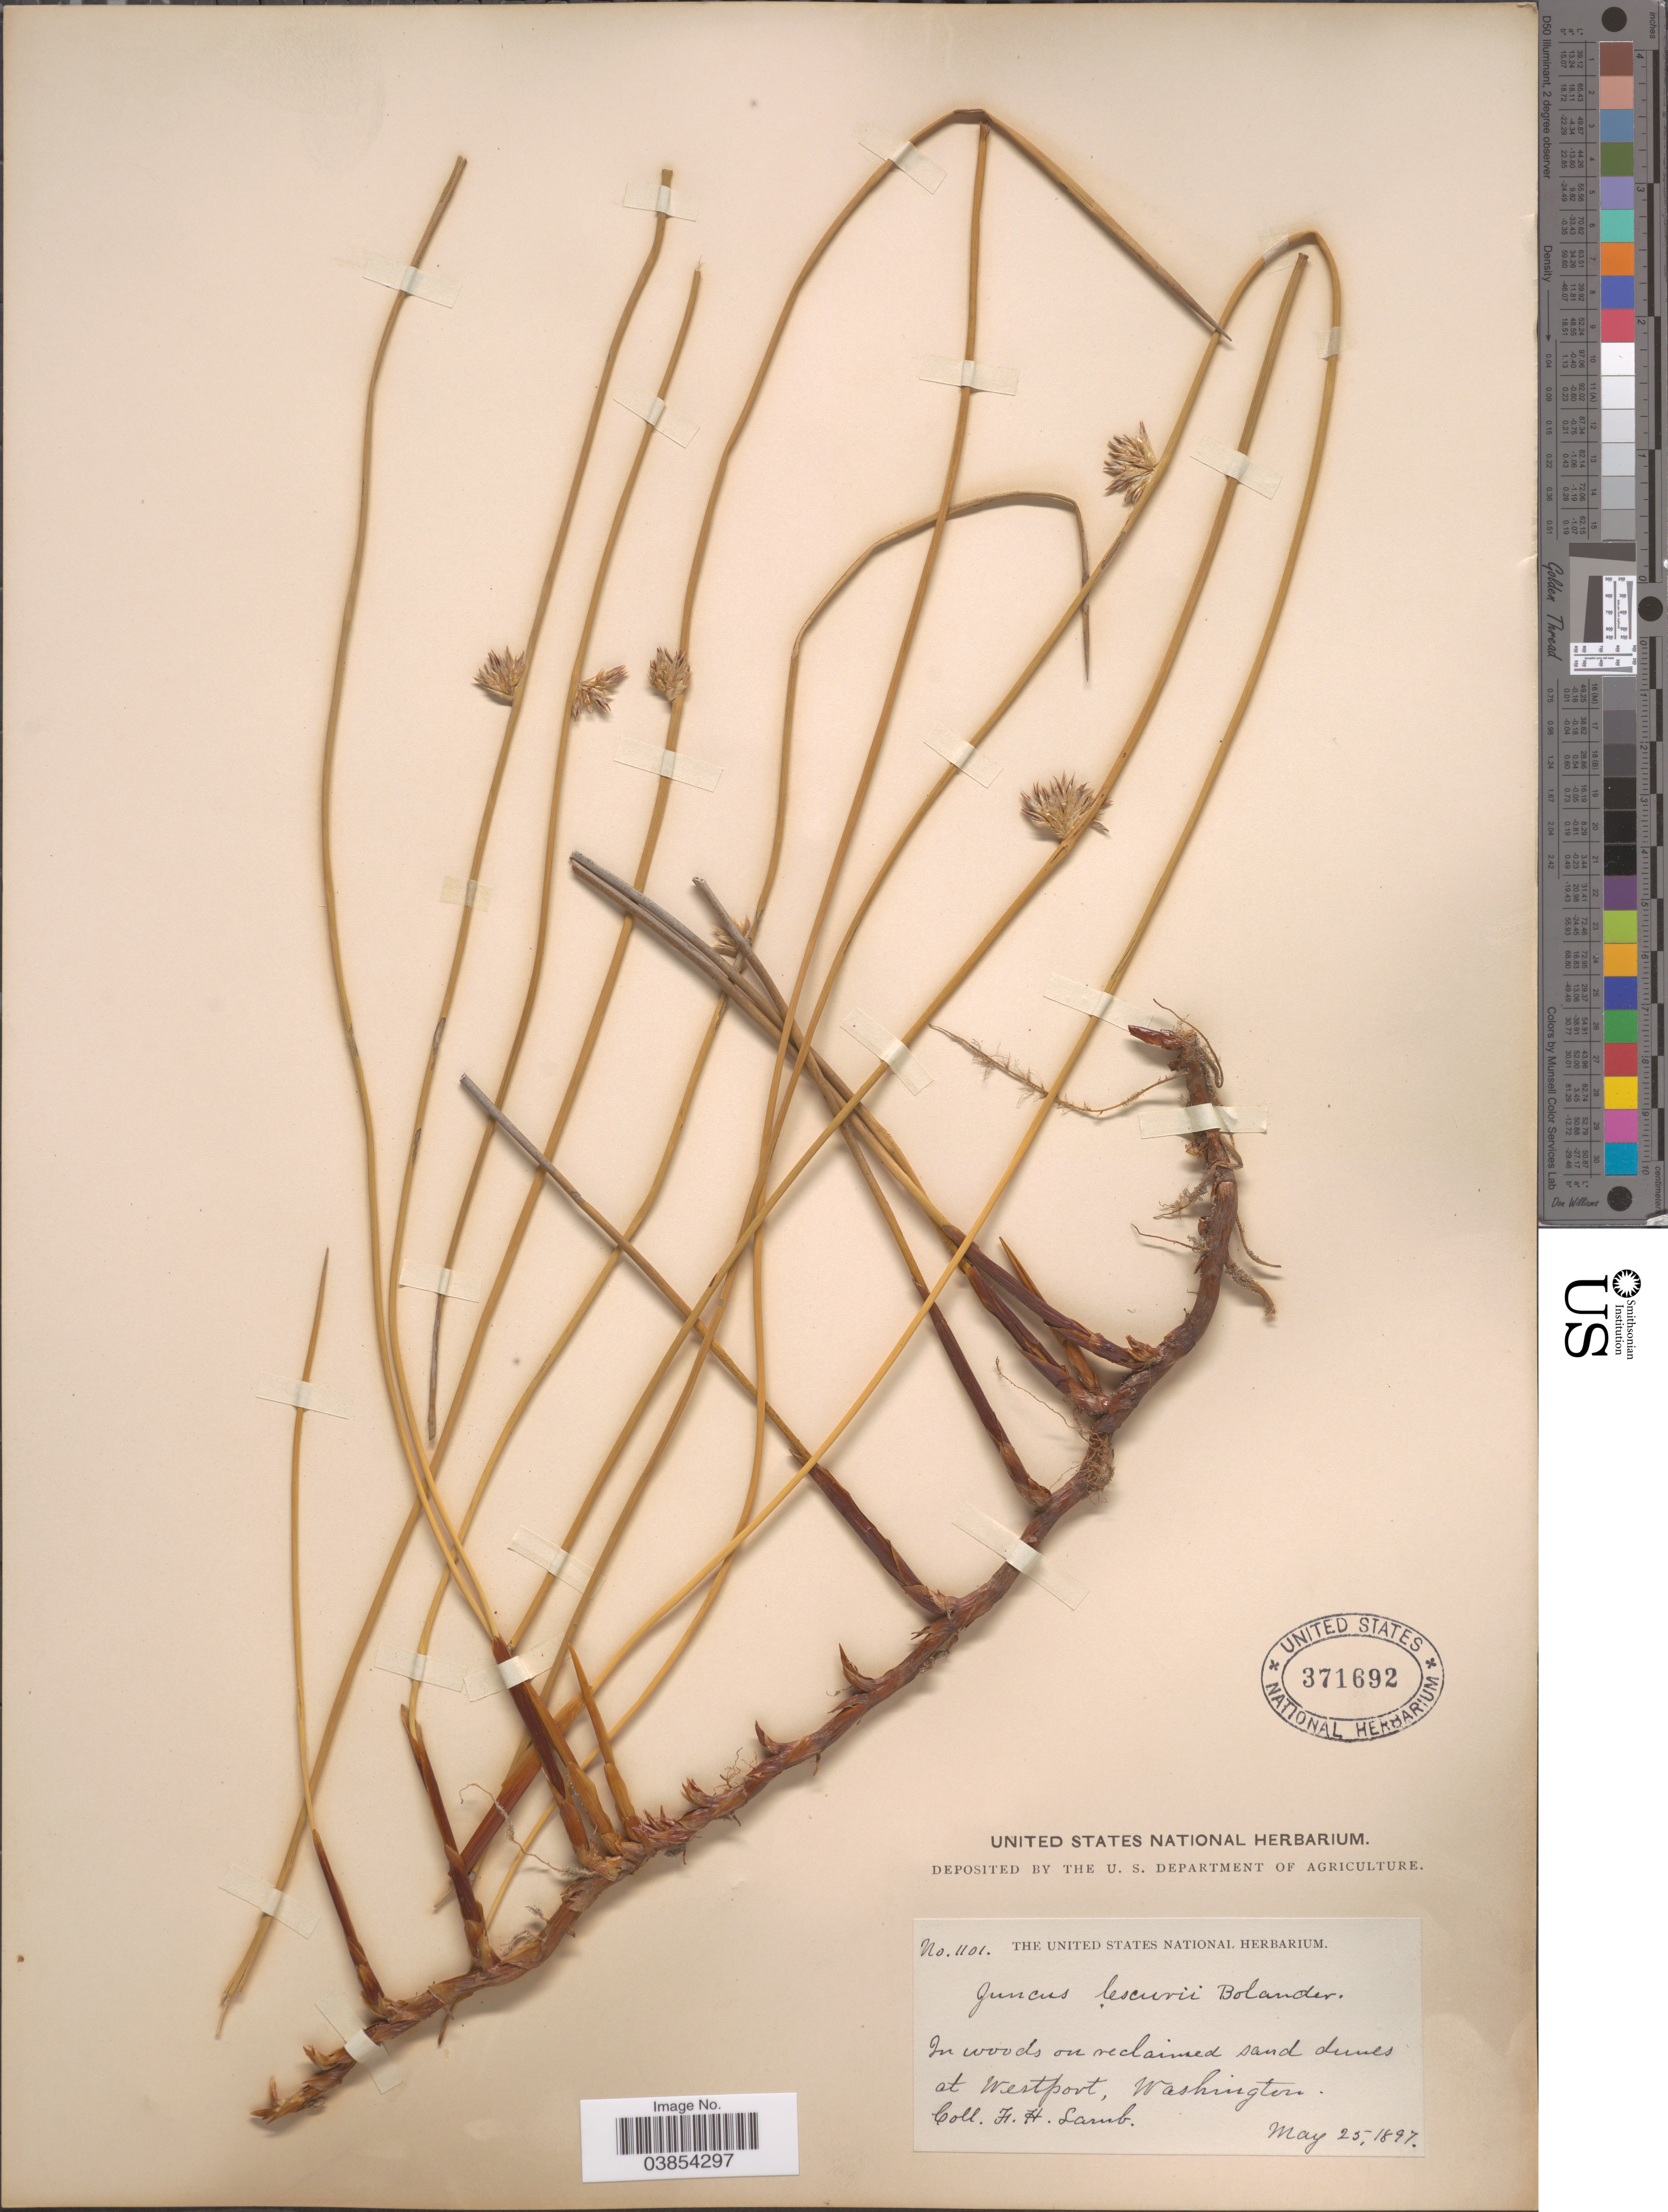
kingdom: Plantae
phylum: Tracheophyta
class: Liliopsida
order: Poales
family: Juncaceae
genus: Juncus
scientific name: Juncus lesueurii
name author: Bol.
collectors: F. H. Lamb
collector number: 1101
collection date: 1897-05-25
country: United States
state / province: Washington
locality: In woods on reclaimed sand dunes at Westport.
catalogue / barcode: US 371692